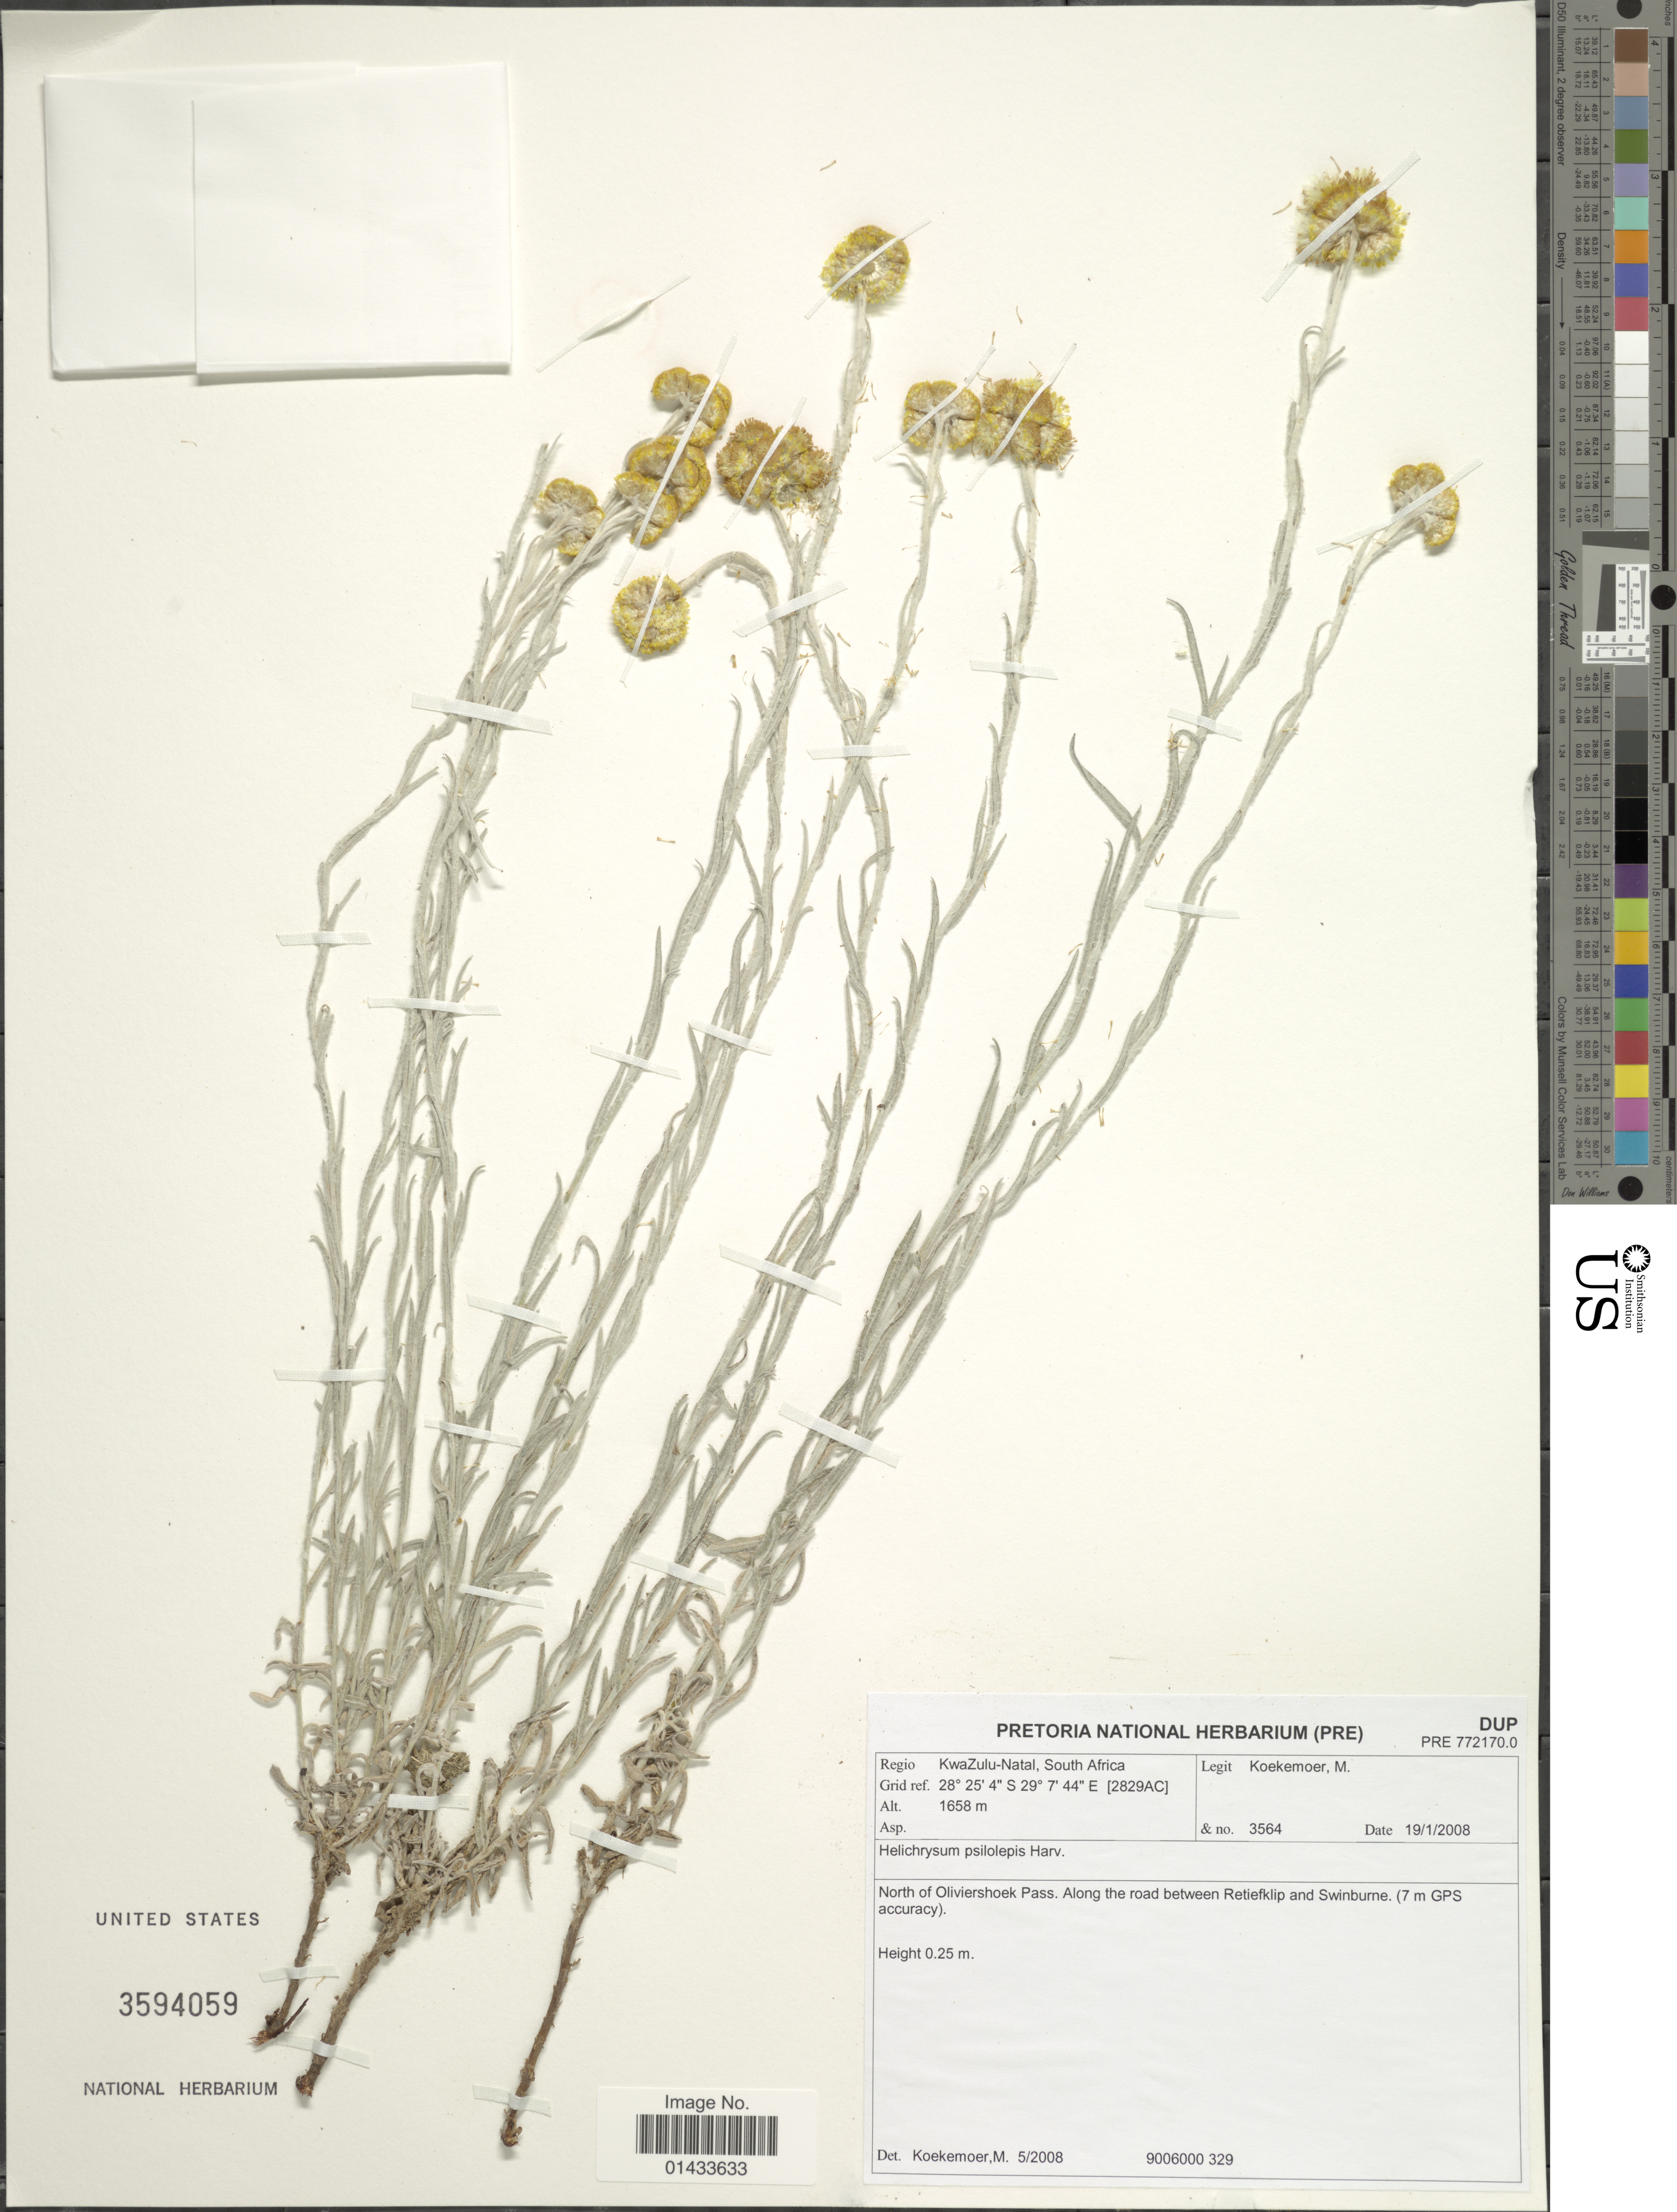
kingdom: Plantae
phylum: Tracheophyta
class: Magnoliopsida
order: Asterales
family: Asteraceae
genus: Helichrysum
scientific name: Helichrysum psilolepis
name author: Harv.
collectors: M. Koekemoer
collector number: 3564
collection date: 2008-01-19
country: South Africa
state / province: KwaZulu-Natal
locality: Regio KwaZulu-natal, South Africa, Grid ref. [2829AC], North of Oliviershoek Pass, Along the road between Rtiefklip and Swinburne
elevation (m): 1658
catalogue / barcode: US 3594059